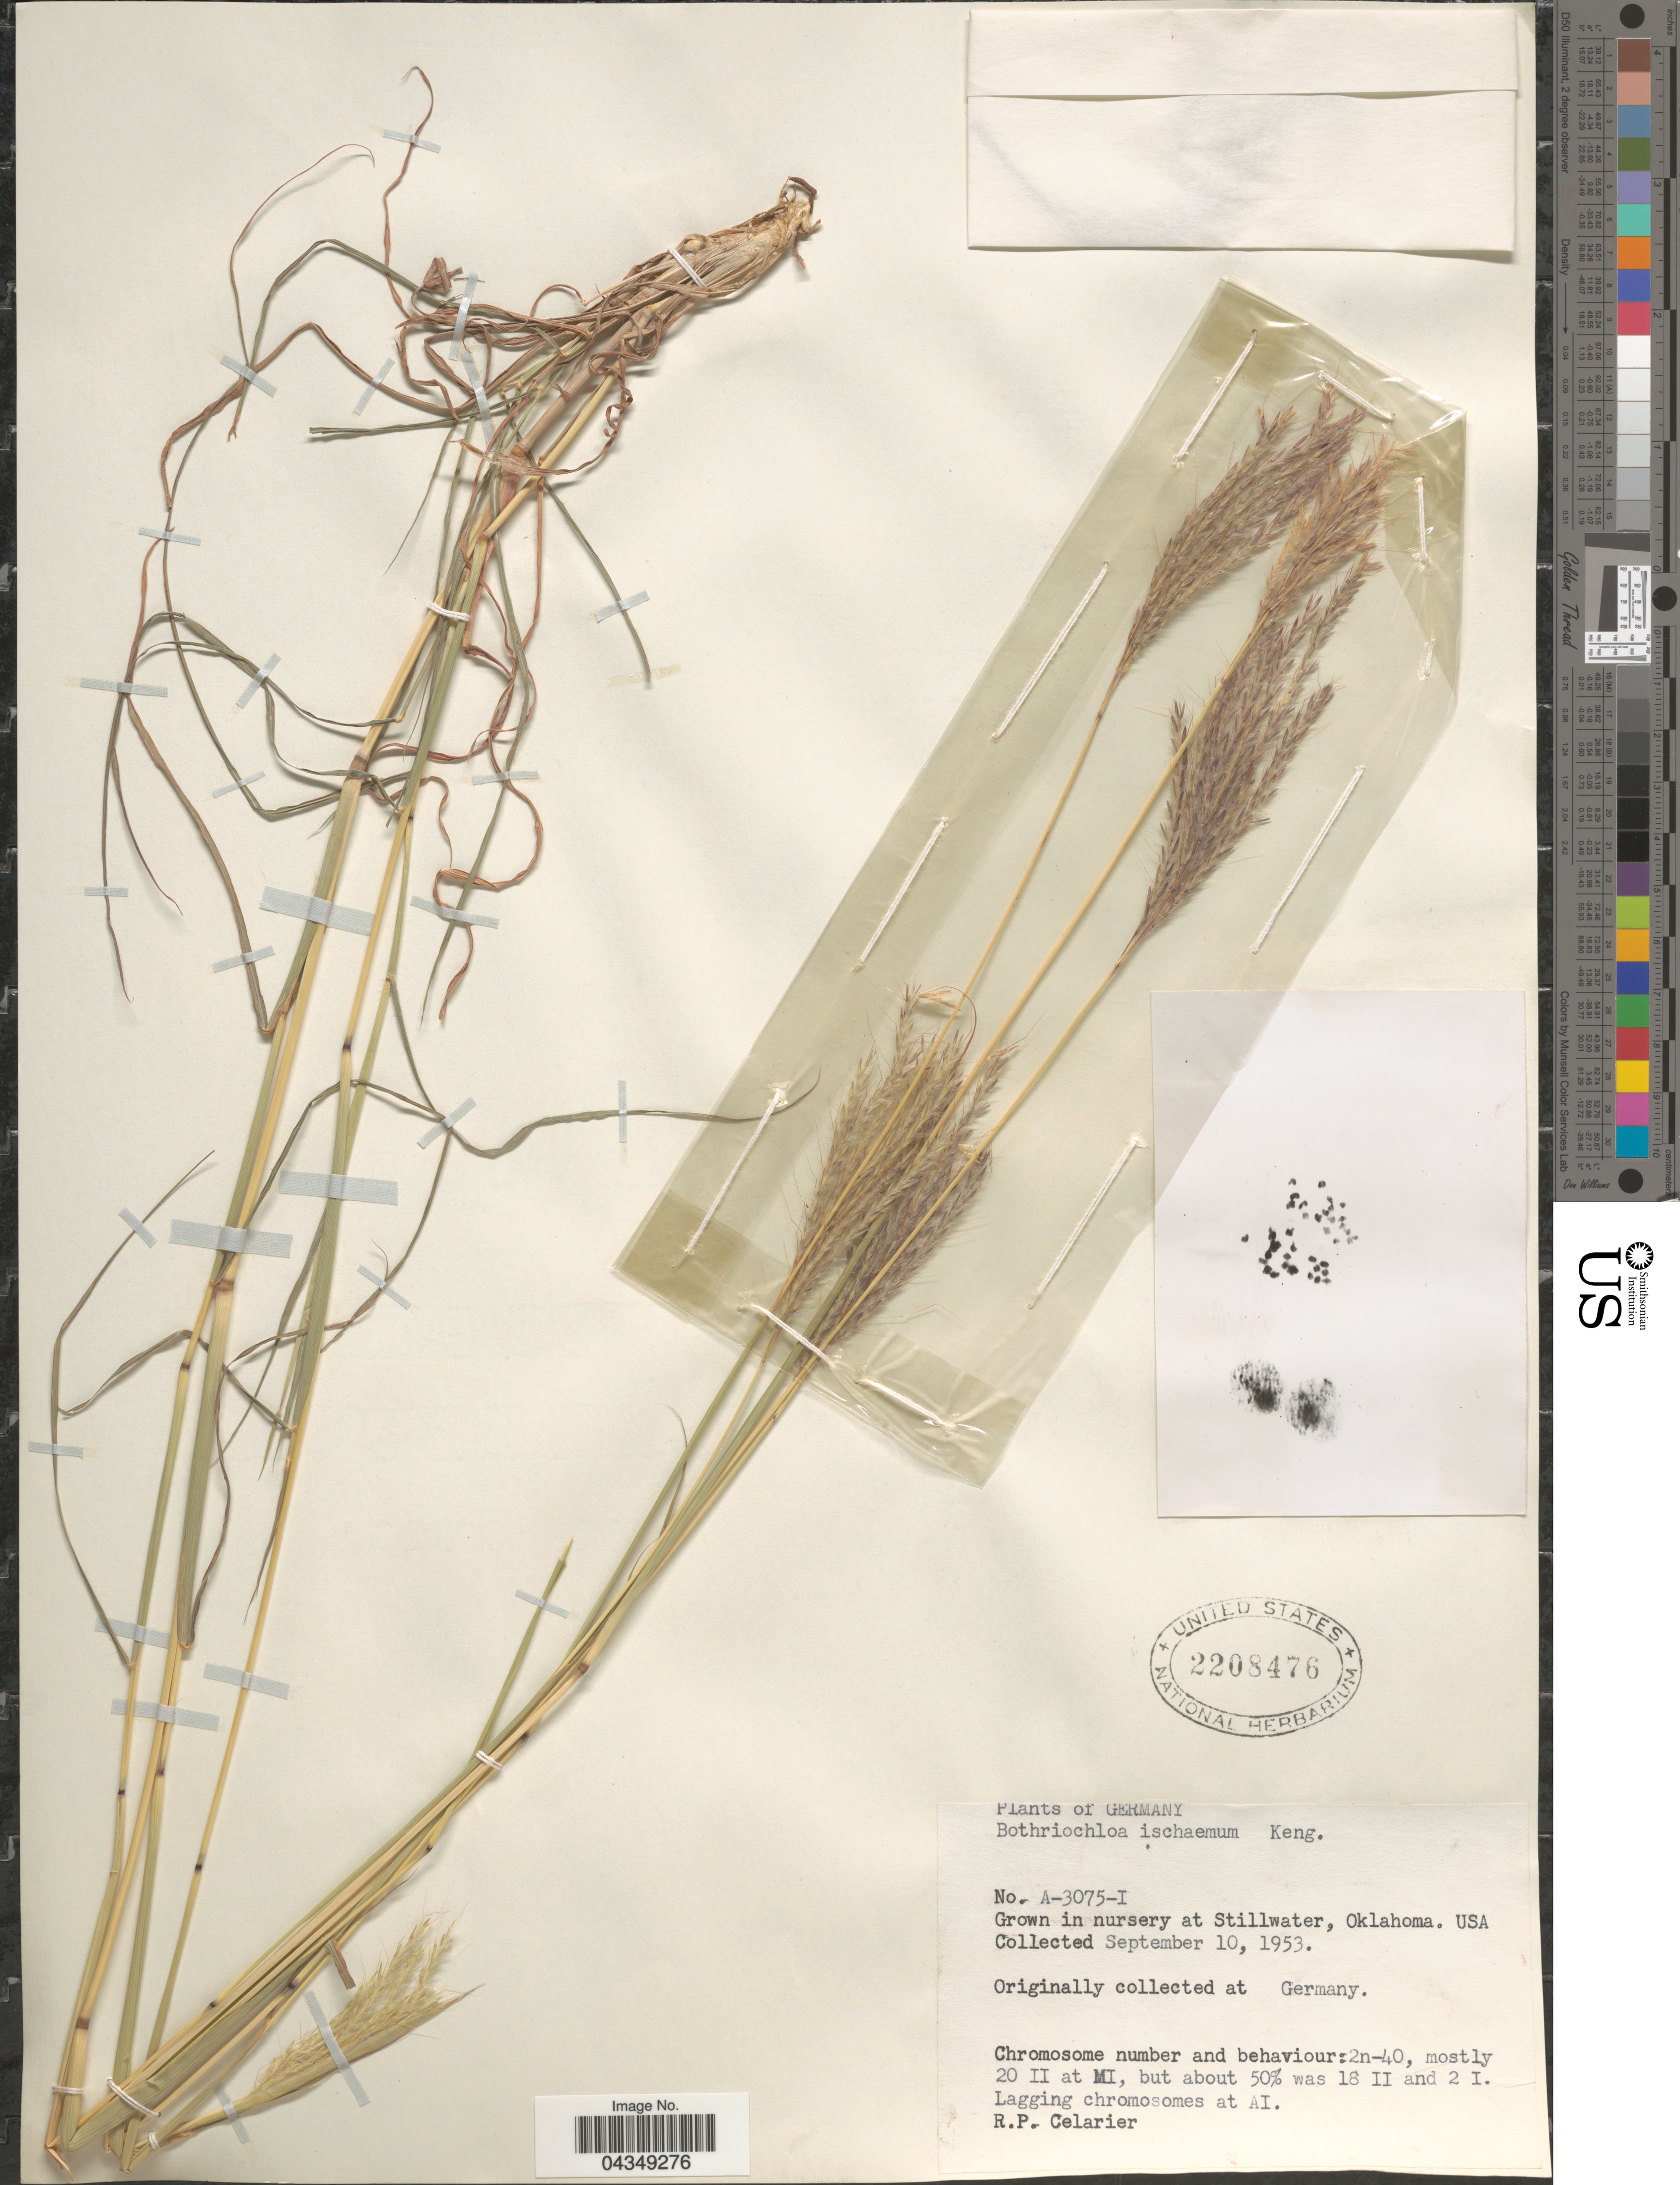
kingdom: Plantae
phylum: Tracheophyta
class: Liliopsida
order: Poales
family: Poaceae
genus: Bothriochloa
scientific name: Bothriochloa ischaemum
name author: (L.) Keng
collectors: R. Celarier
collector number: A-3075-I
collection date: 1953-09-10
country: United States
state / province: Oklahoma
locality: Grown in nursery at Stillwater.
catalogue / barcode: US 2208476